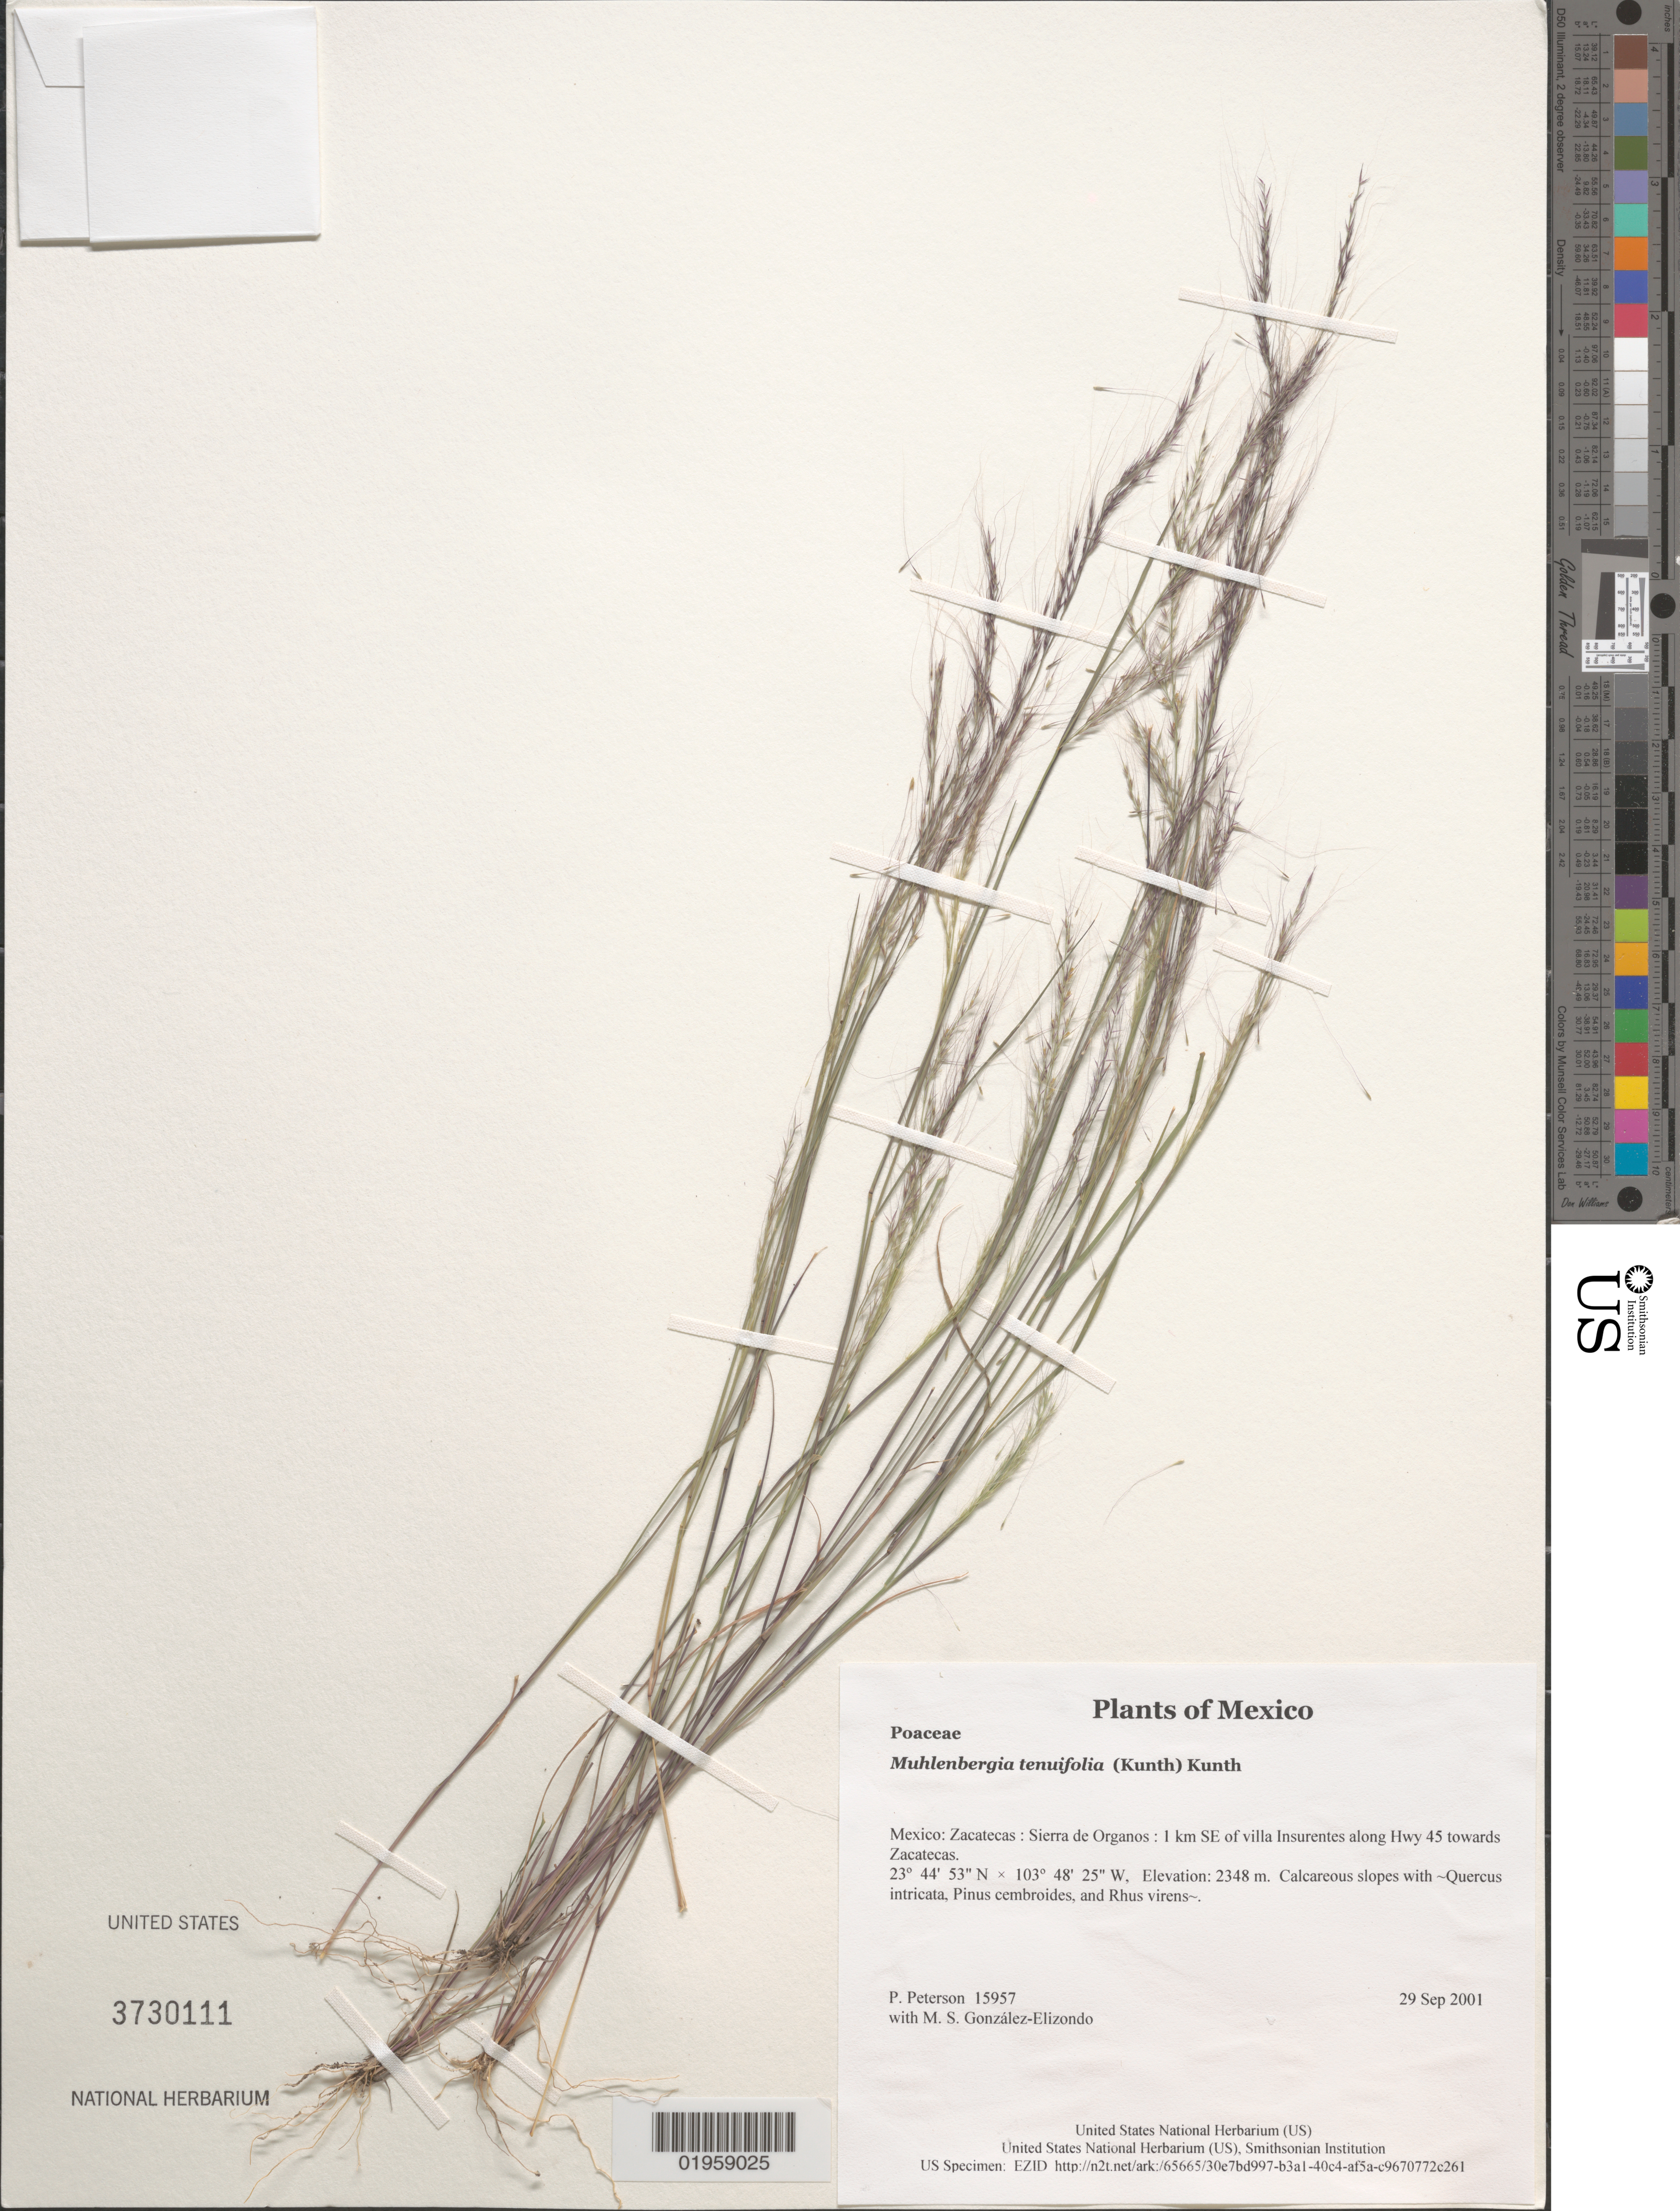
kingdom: Plantae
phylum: Tracheophyta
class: Liliopsida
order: Poales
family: Poaceae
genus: Muhlenbergia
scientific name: Muhlenbergia tenuifolia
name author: (Kunth) Kunth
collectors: P. M. Peterson & M. S. González-Elizondo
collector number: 15957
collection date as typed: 29 Sep 2001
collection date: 2001-09-29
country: Mexico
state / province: Zacatecas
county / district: Sierra de Organos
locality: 1 km SE of villa Insurentes along Hwy 45 towards Zacatecas.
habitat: Calcareous slopes with ~Quercus intricata, Pinus cembroides, and Rhus virens~.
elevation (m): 2348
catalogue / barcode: US 3730111